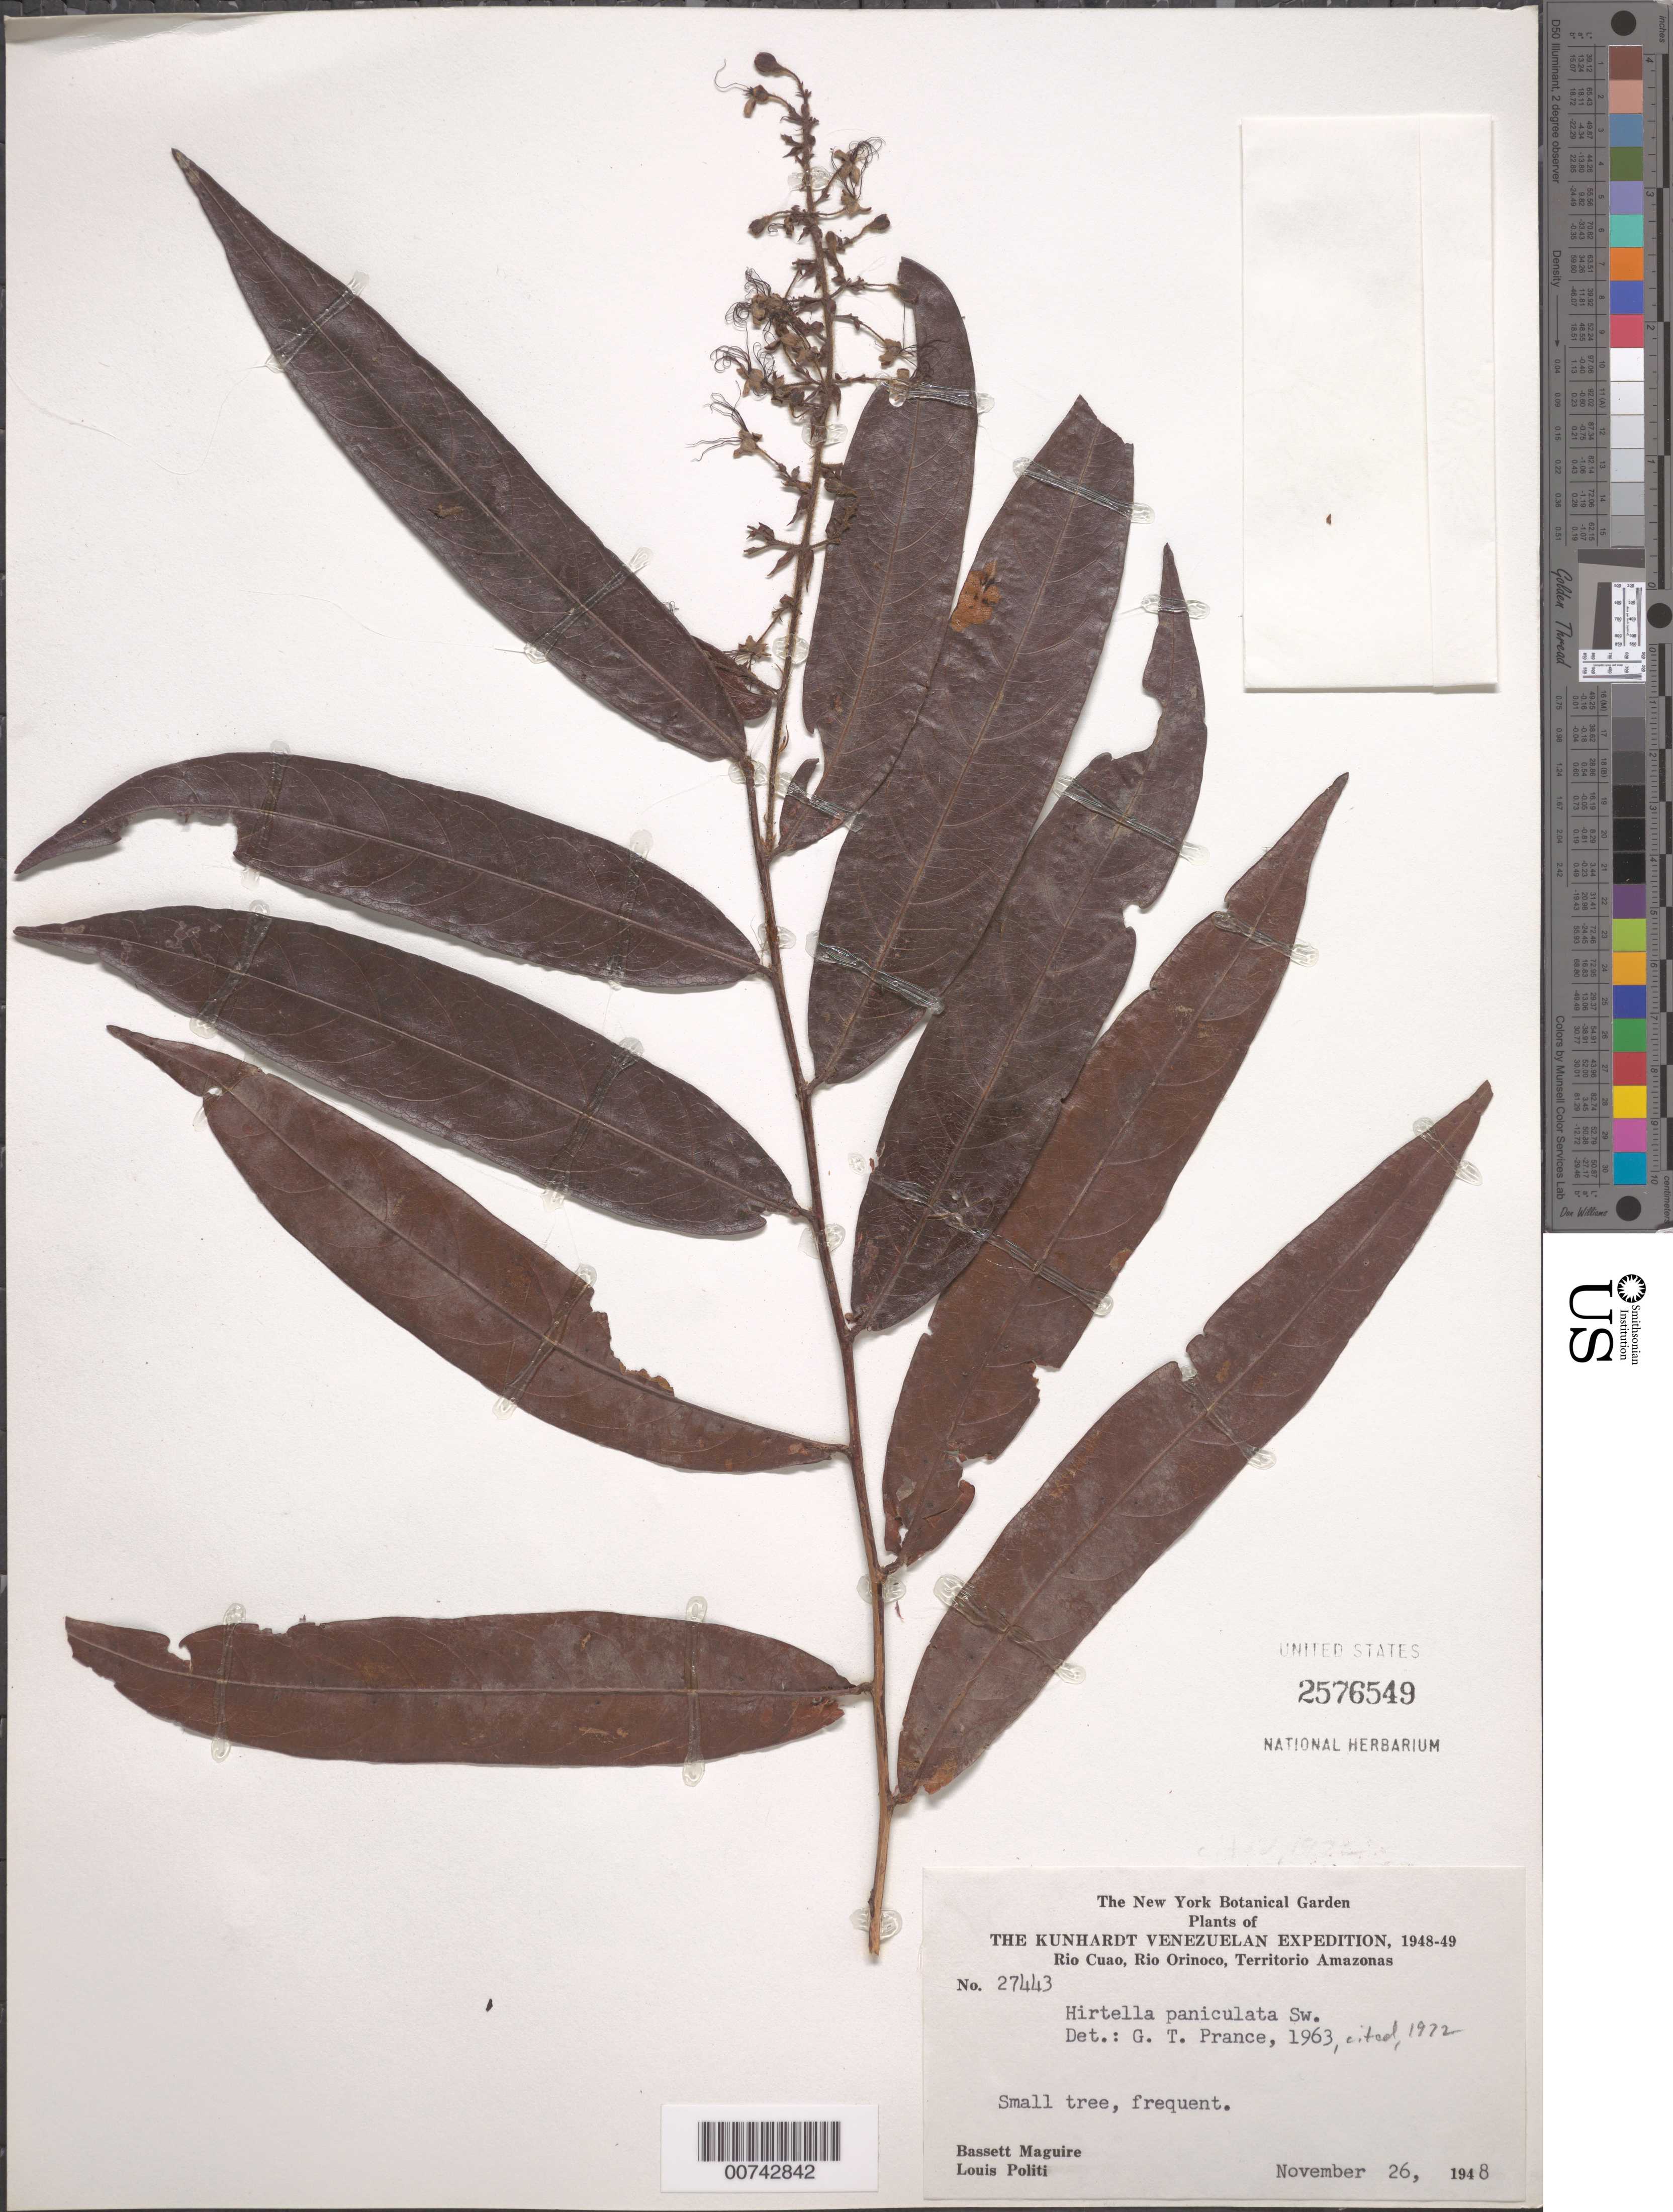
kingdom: Plantae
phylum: Tracheophyta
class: Magnoliopsida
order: Malpighiales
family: Chrysobalanaceae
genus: Hirtella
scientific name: Hirtella paniculata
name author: Sw.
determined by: Prance, G. T.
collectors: B. Maguire & L. Politi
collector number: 27443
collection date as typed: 26-Nov-48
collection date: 1948-11-26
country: Venezuela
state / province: Amazonas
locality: Río Cuao, Río Orinoco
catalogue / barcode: US 2576549